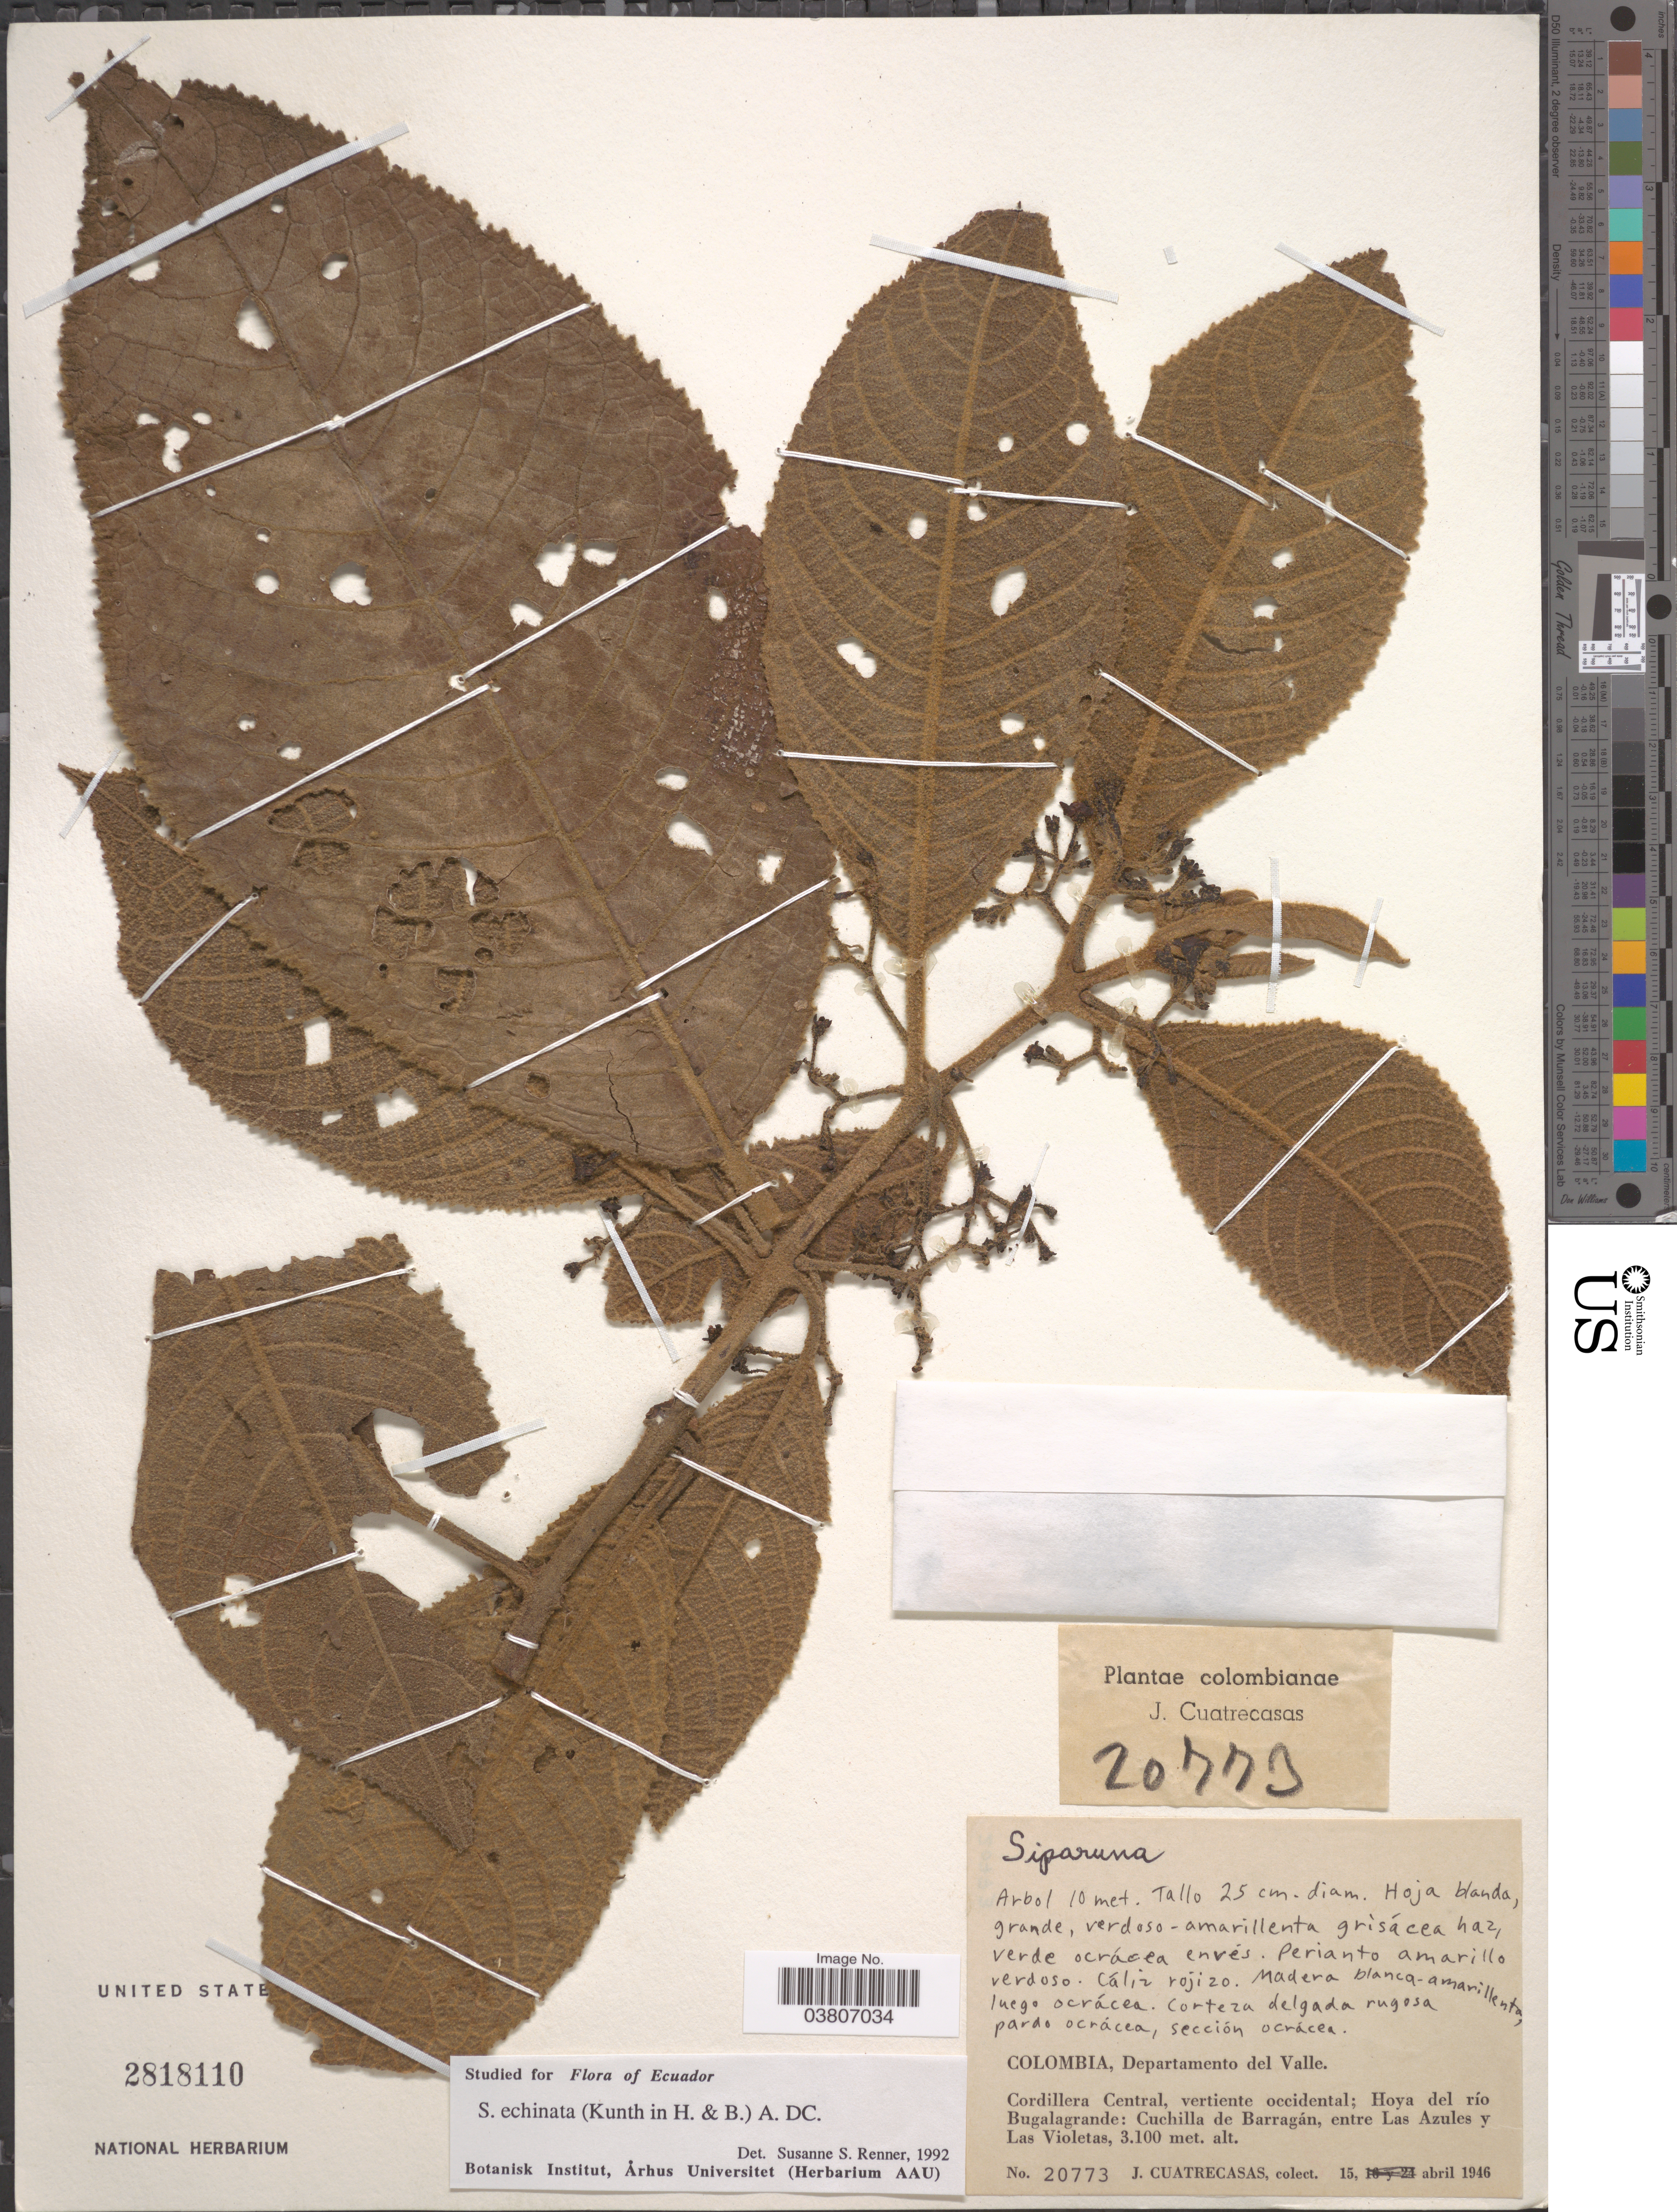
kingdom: Plantae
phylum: Tracheophyta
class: Magnoliopsida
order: Laurales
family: Siparunaceae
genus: Siparuna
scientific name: Siparuna echinata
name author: (Kunth) A. DC.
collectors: J. Cuatrecasas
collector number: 20773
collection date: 1946-04-15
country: Colombia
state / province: Valle del Cauca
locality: Departamento del Valle. Cordillera Central, vertiente occidental; Hoya de río Bugalagrande: Cuchilla de Barragán, entre Las Azules y Las Violetas.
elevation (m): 3100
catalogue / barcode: US 2818110